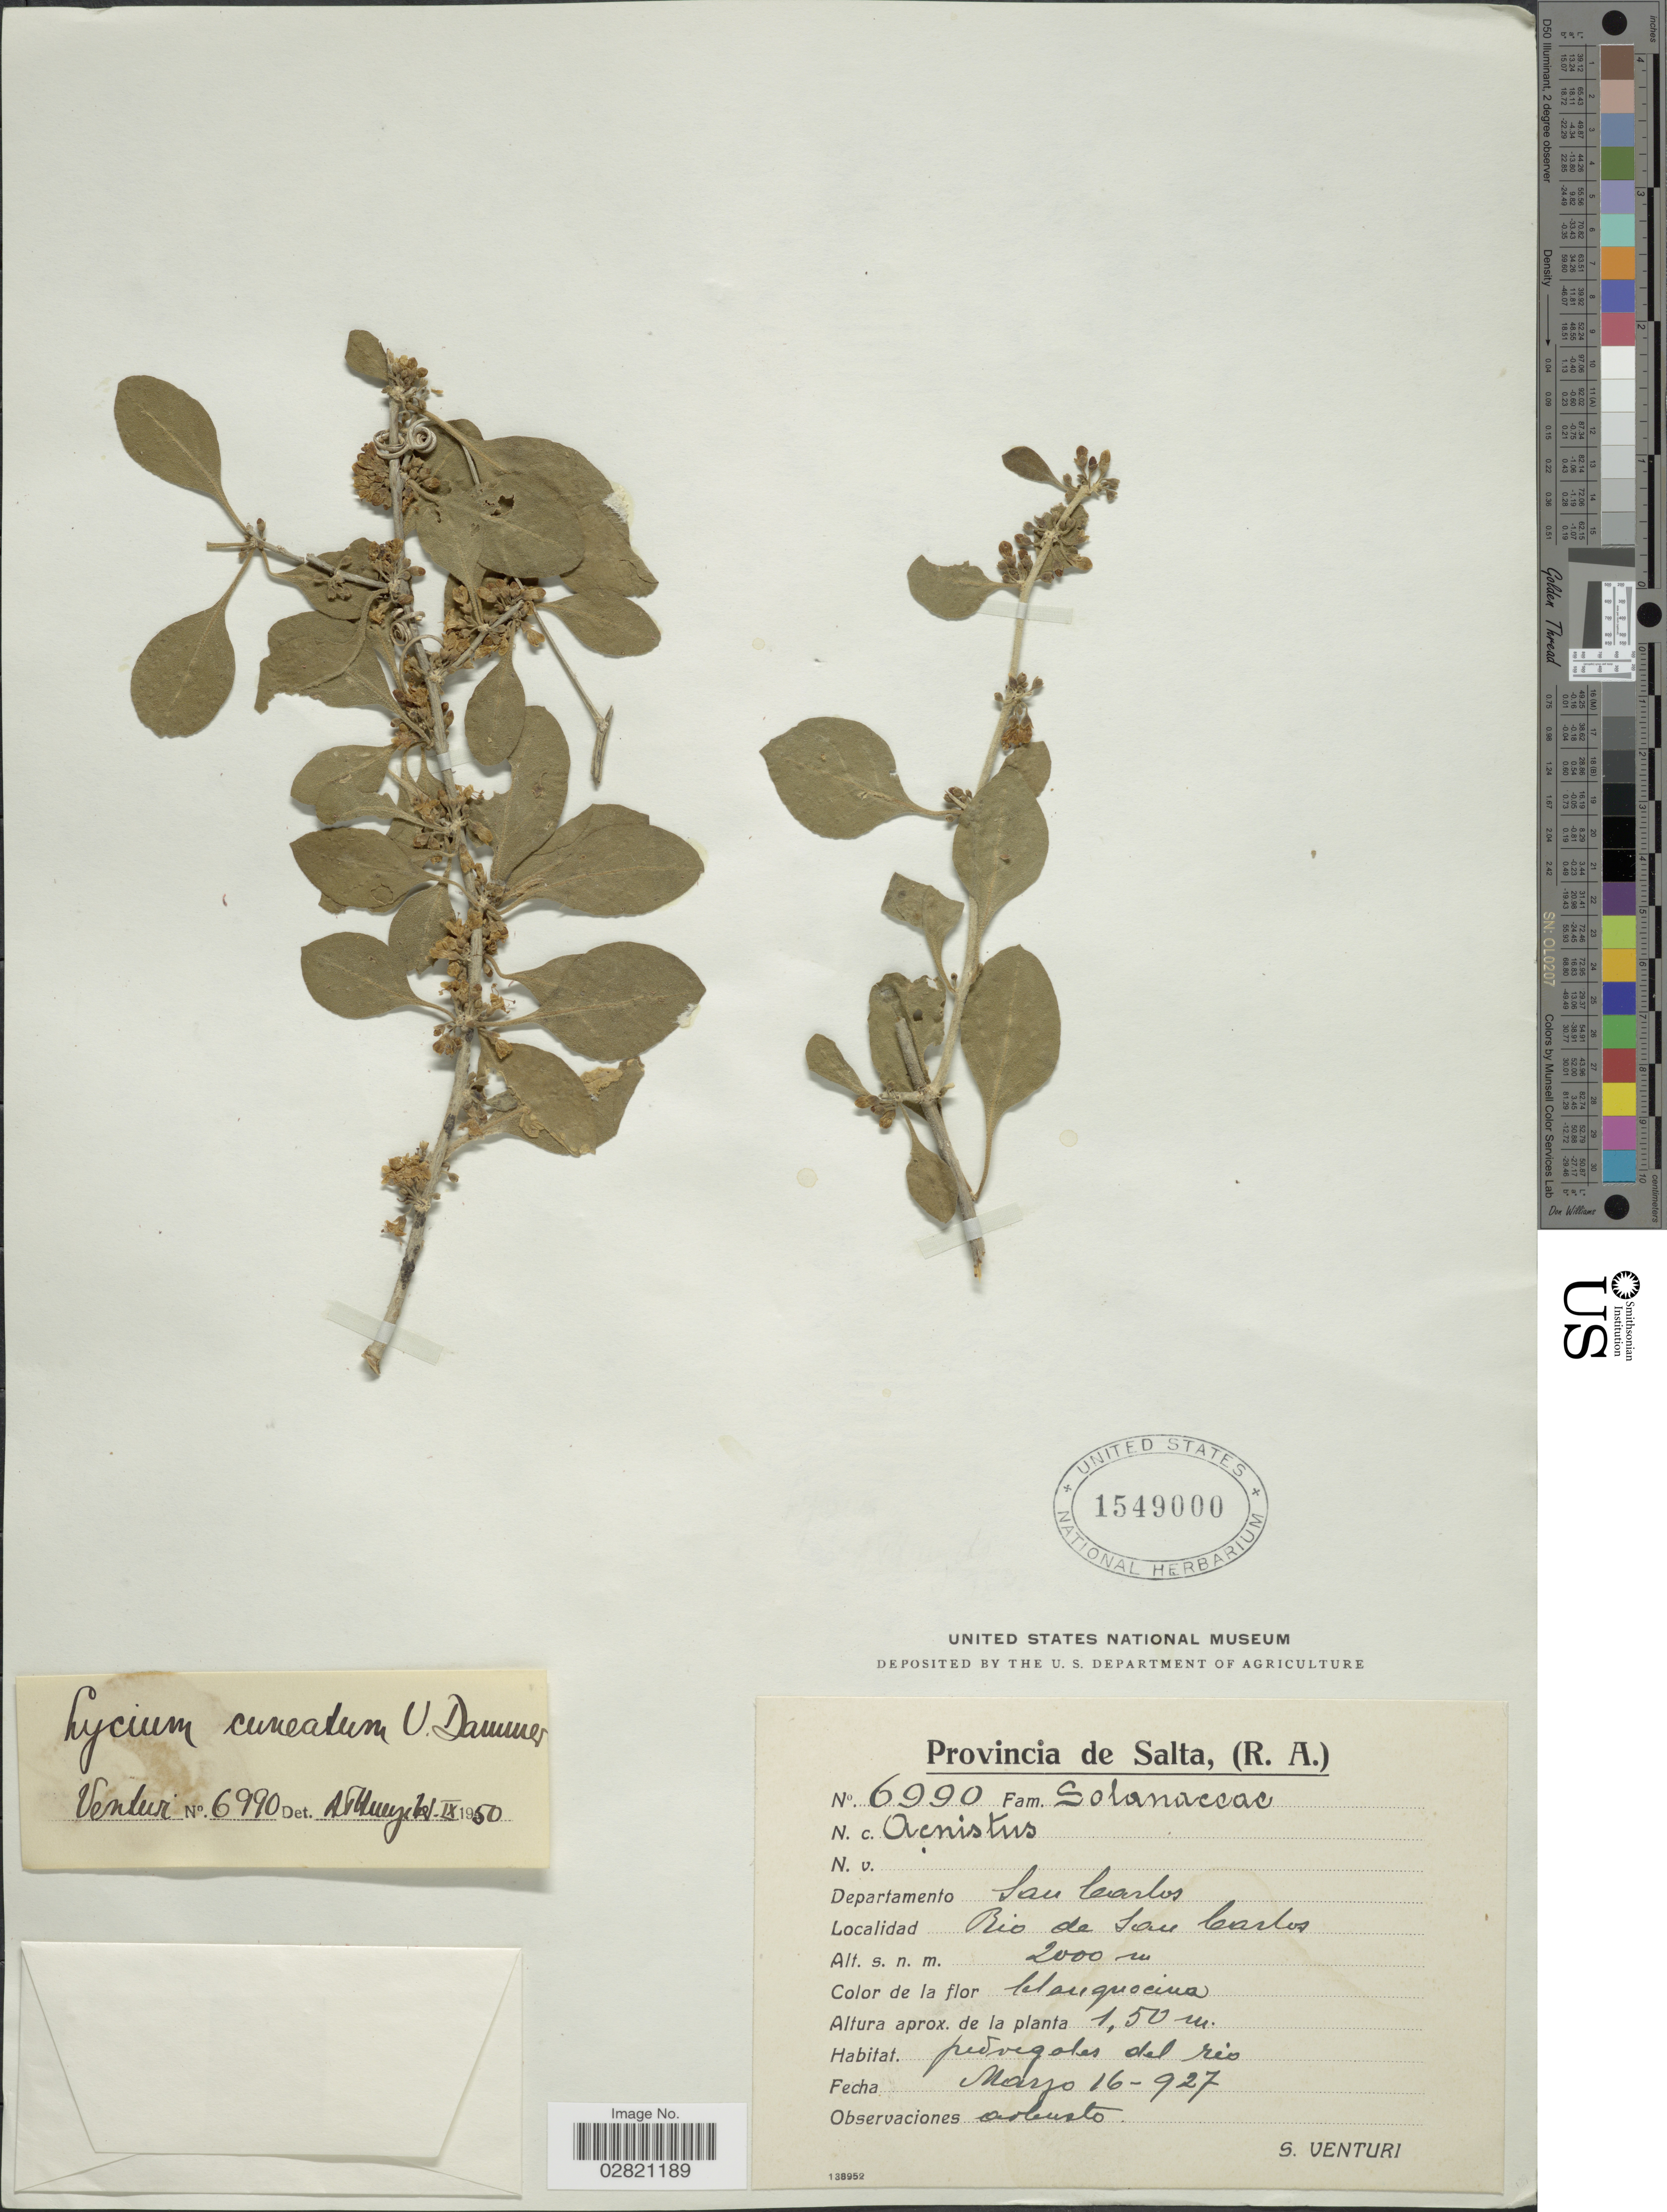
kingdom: Plantae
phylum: Tracheophyta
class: Magnoliopsida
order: Solanales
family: Solanaceae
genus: Lycium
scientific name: Lycium cuneatum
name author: Dammer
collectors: S. Venturi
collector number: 6990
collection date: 1927-05-16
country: Argentina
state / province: Salta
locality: Departamento San Carlos, Rio de San Carlos.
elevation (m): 2000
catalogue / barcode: US 1549000